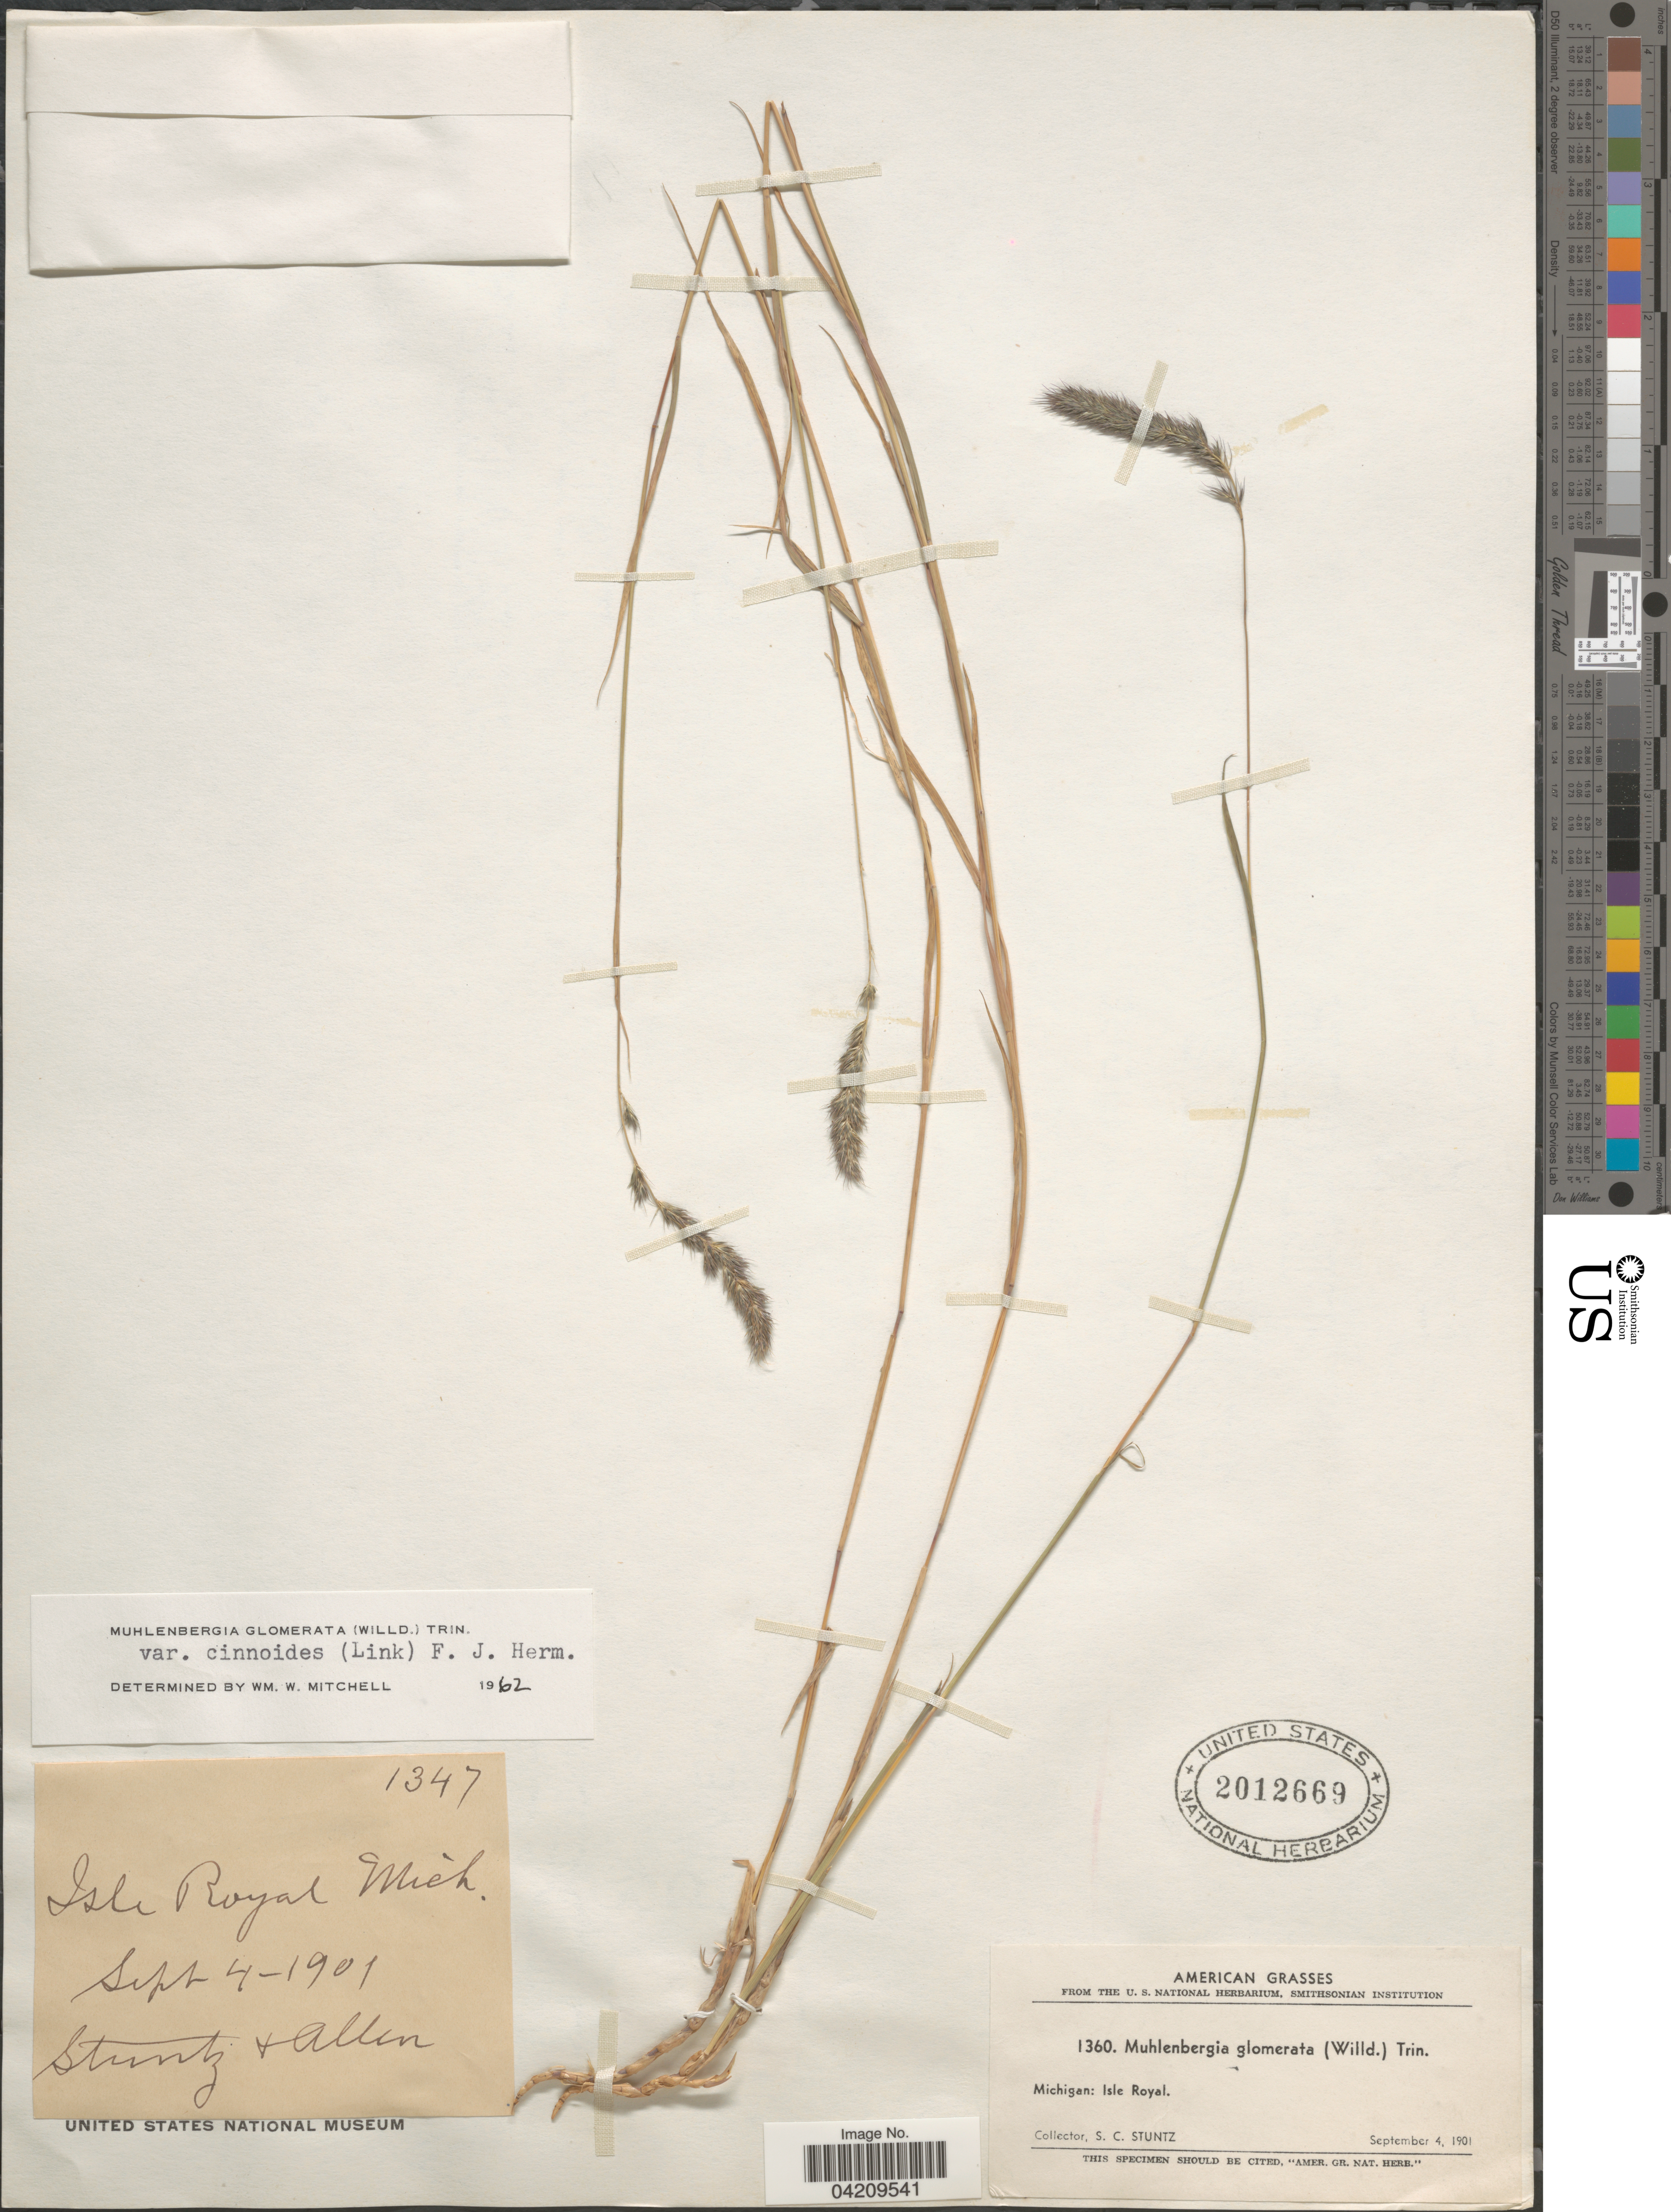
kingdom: Plantae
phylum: Tracheophyta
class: Liliopsida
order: Poales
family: Poaceae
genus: Muhlenbergia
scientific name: Muhlenbergia glomerata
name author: (Willd.) Trin.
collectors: S. C. Stuntz & -- Allen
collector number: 1347/1360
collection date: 1901-09-04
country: United States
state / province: Michigan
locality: Isle Royal.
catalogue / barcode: US 2012669